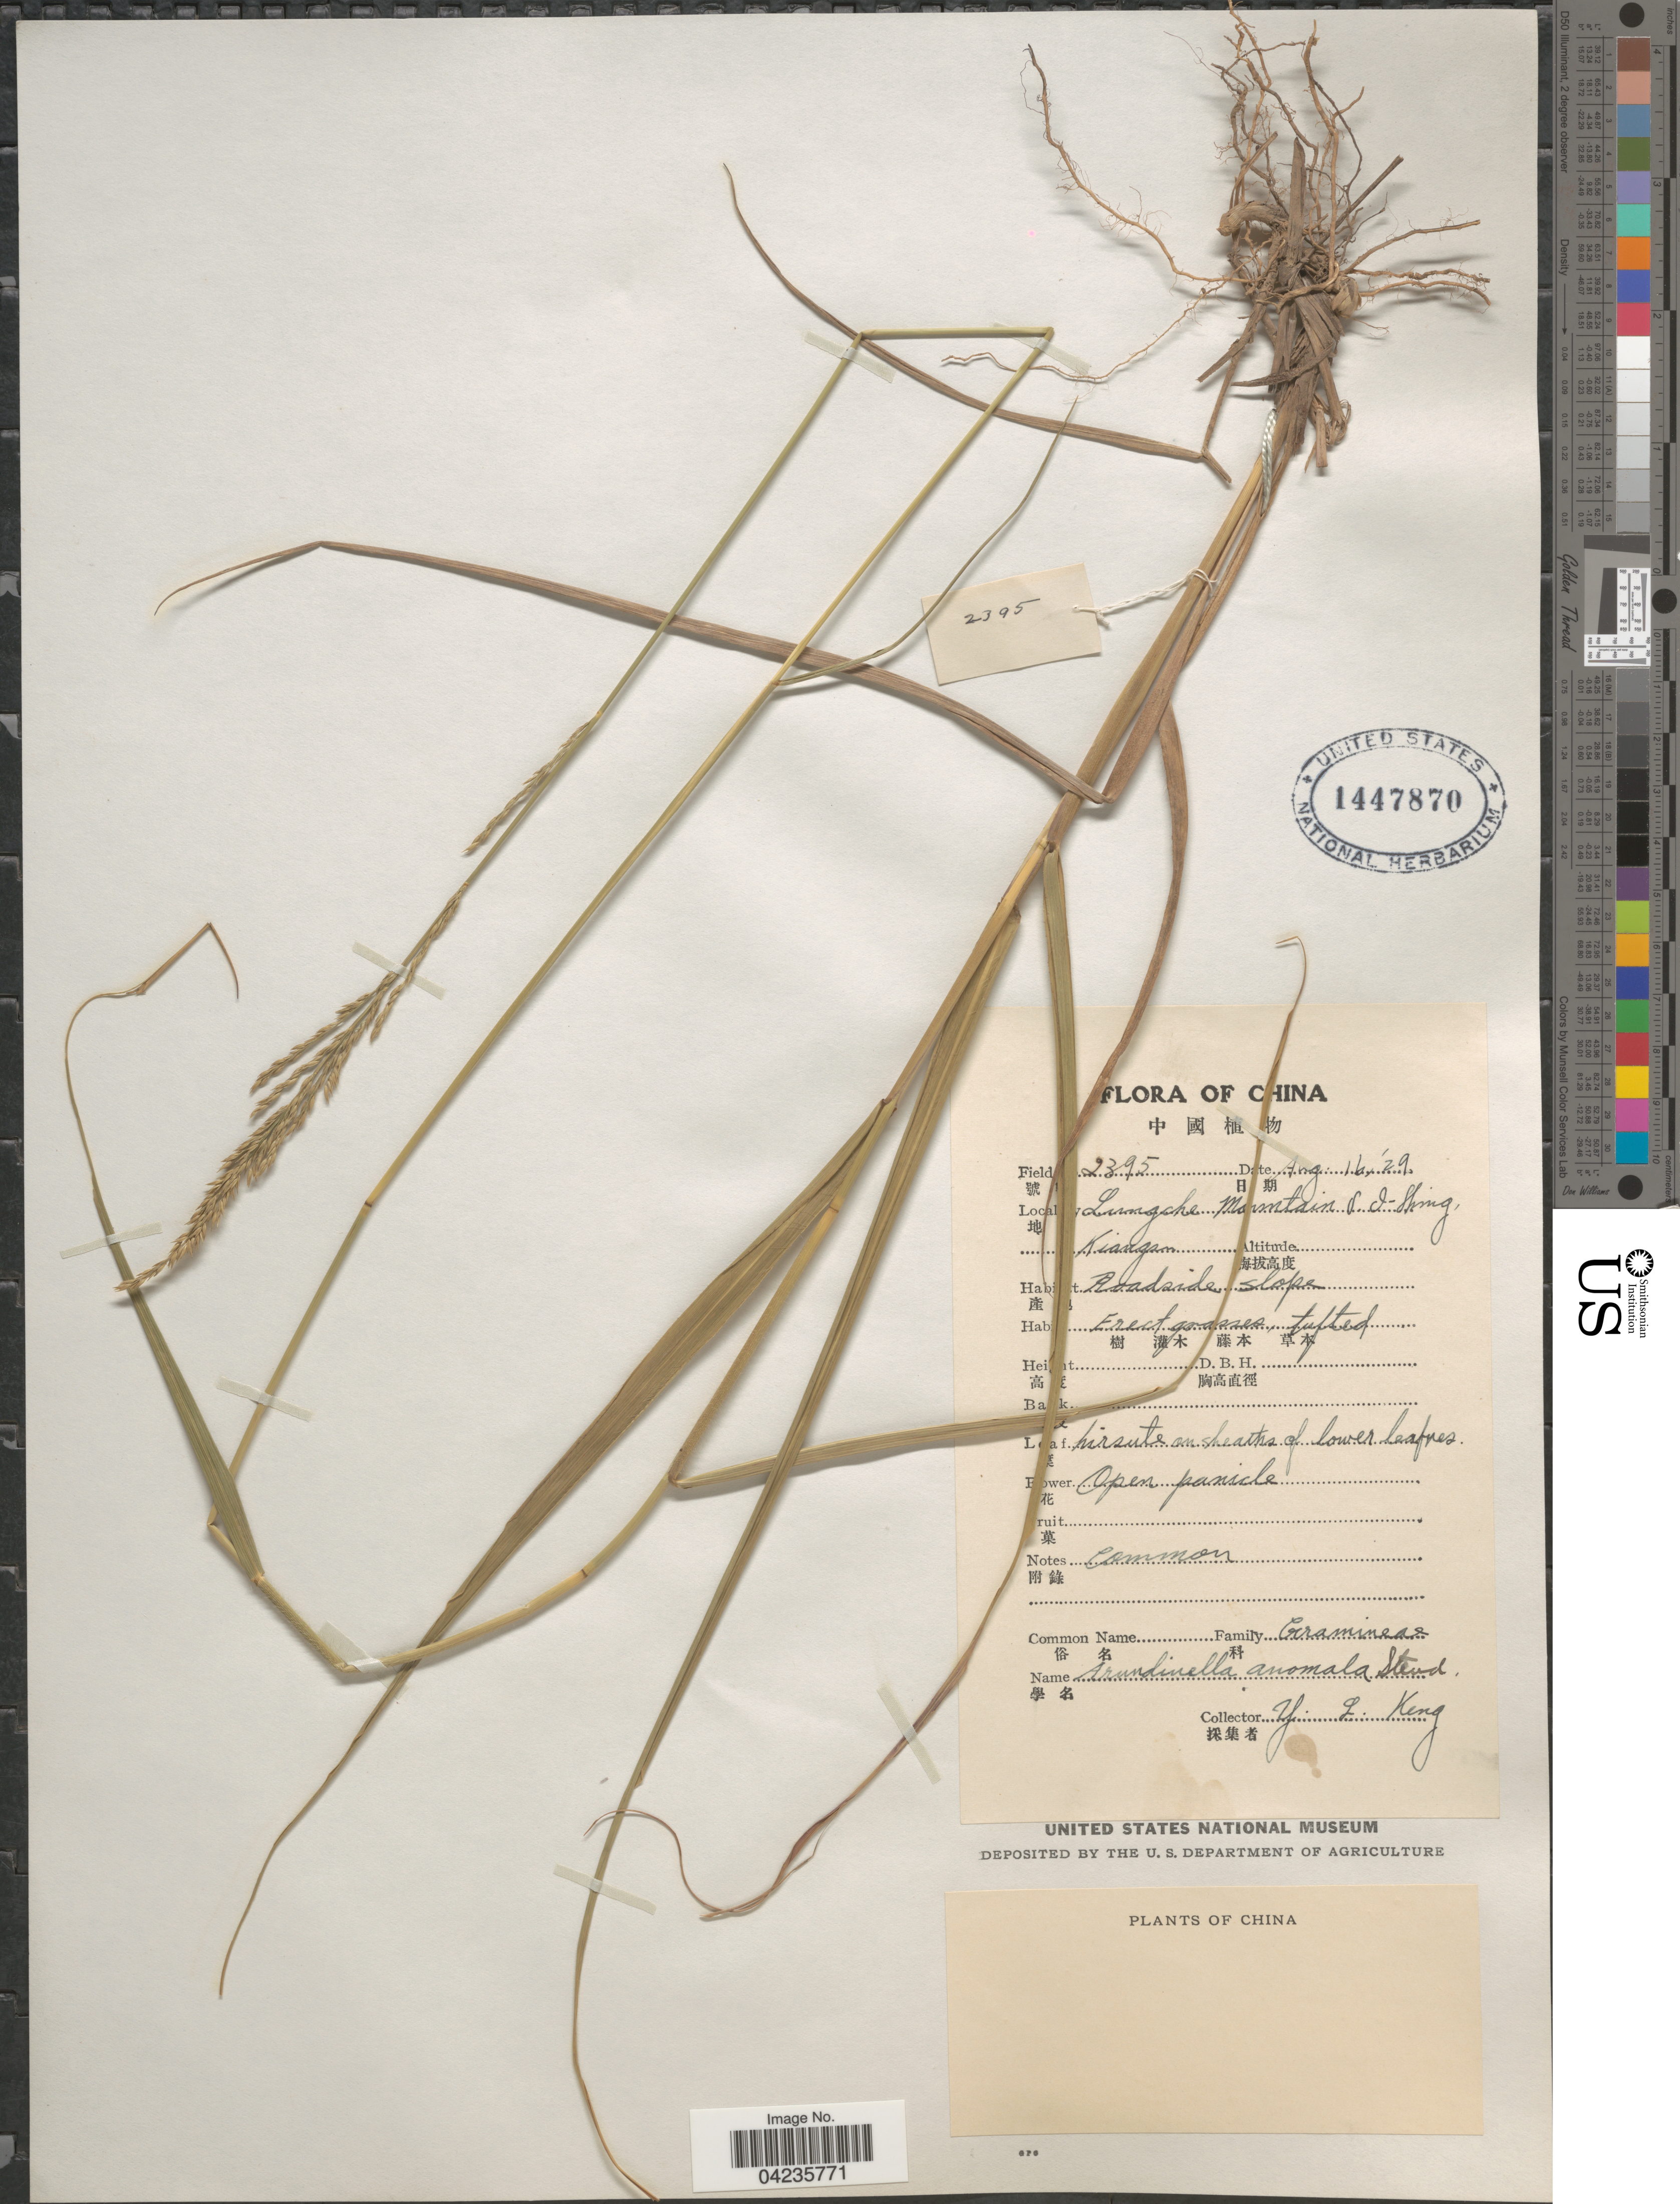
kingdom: Plantae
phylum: Tracheophyta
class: Liliopsida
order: Poales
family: Poaceae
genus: Arundinella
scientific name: Arundinella hirta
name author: (Thunb.) Tanaka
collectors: Y. L. Keng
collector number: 2395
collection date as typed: Transcribed d/m/y: 16/8/29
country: China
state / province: Jiangsu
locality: Lungche Mountain S.I-Shing, Kiangsu.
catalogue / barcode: US 1447870